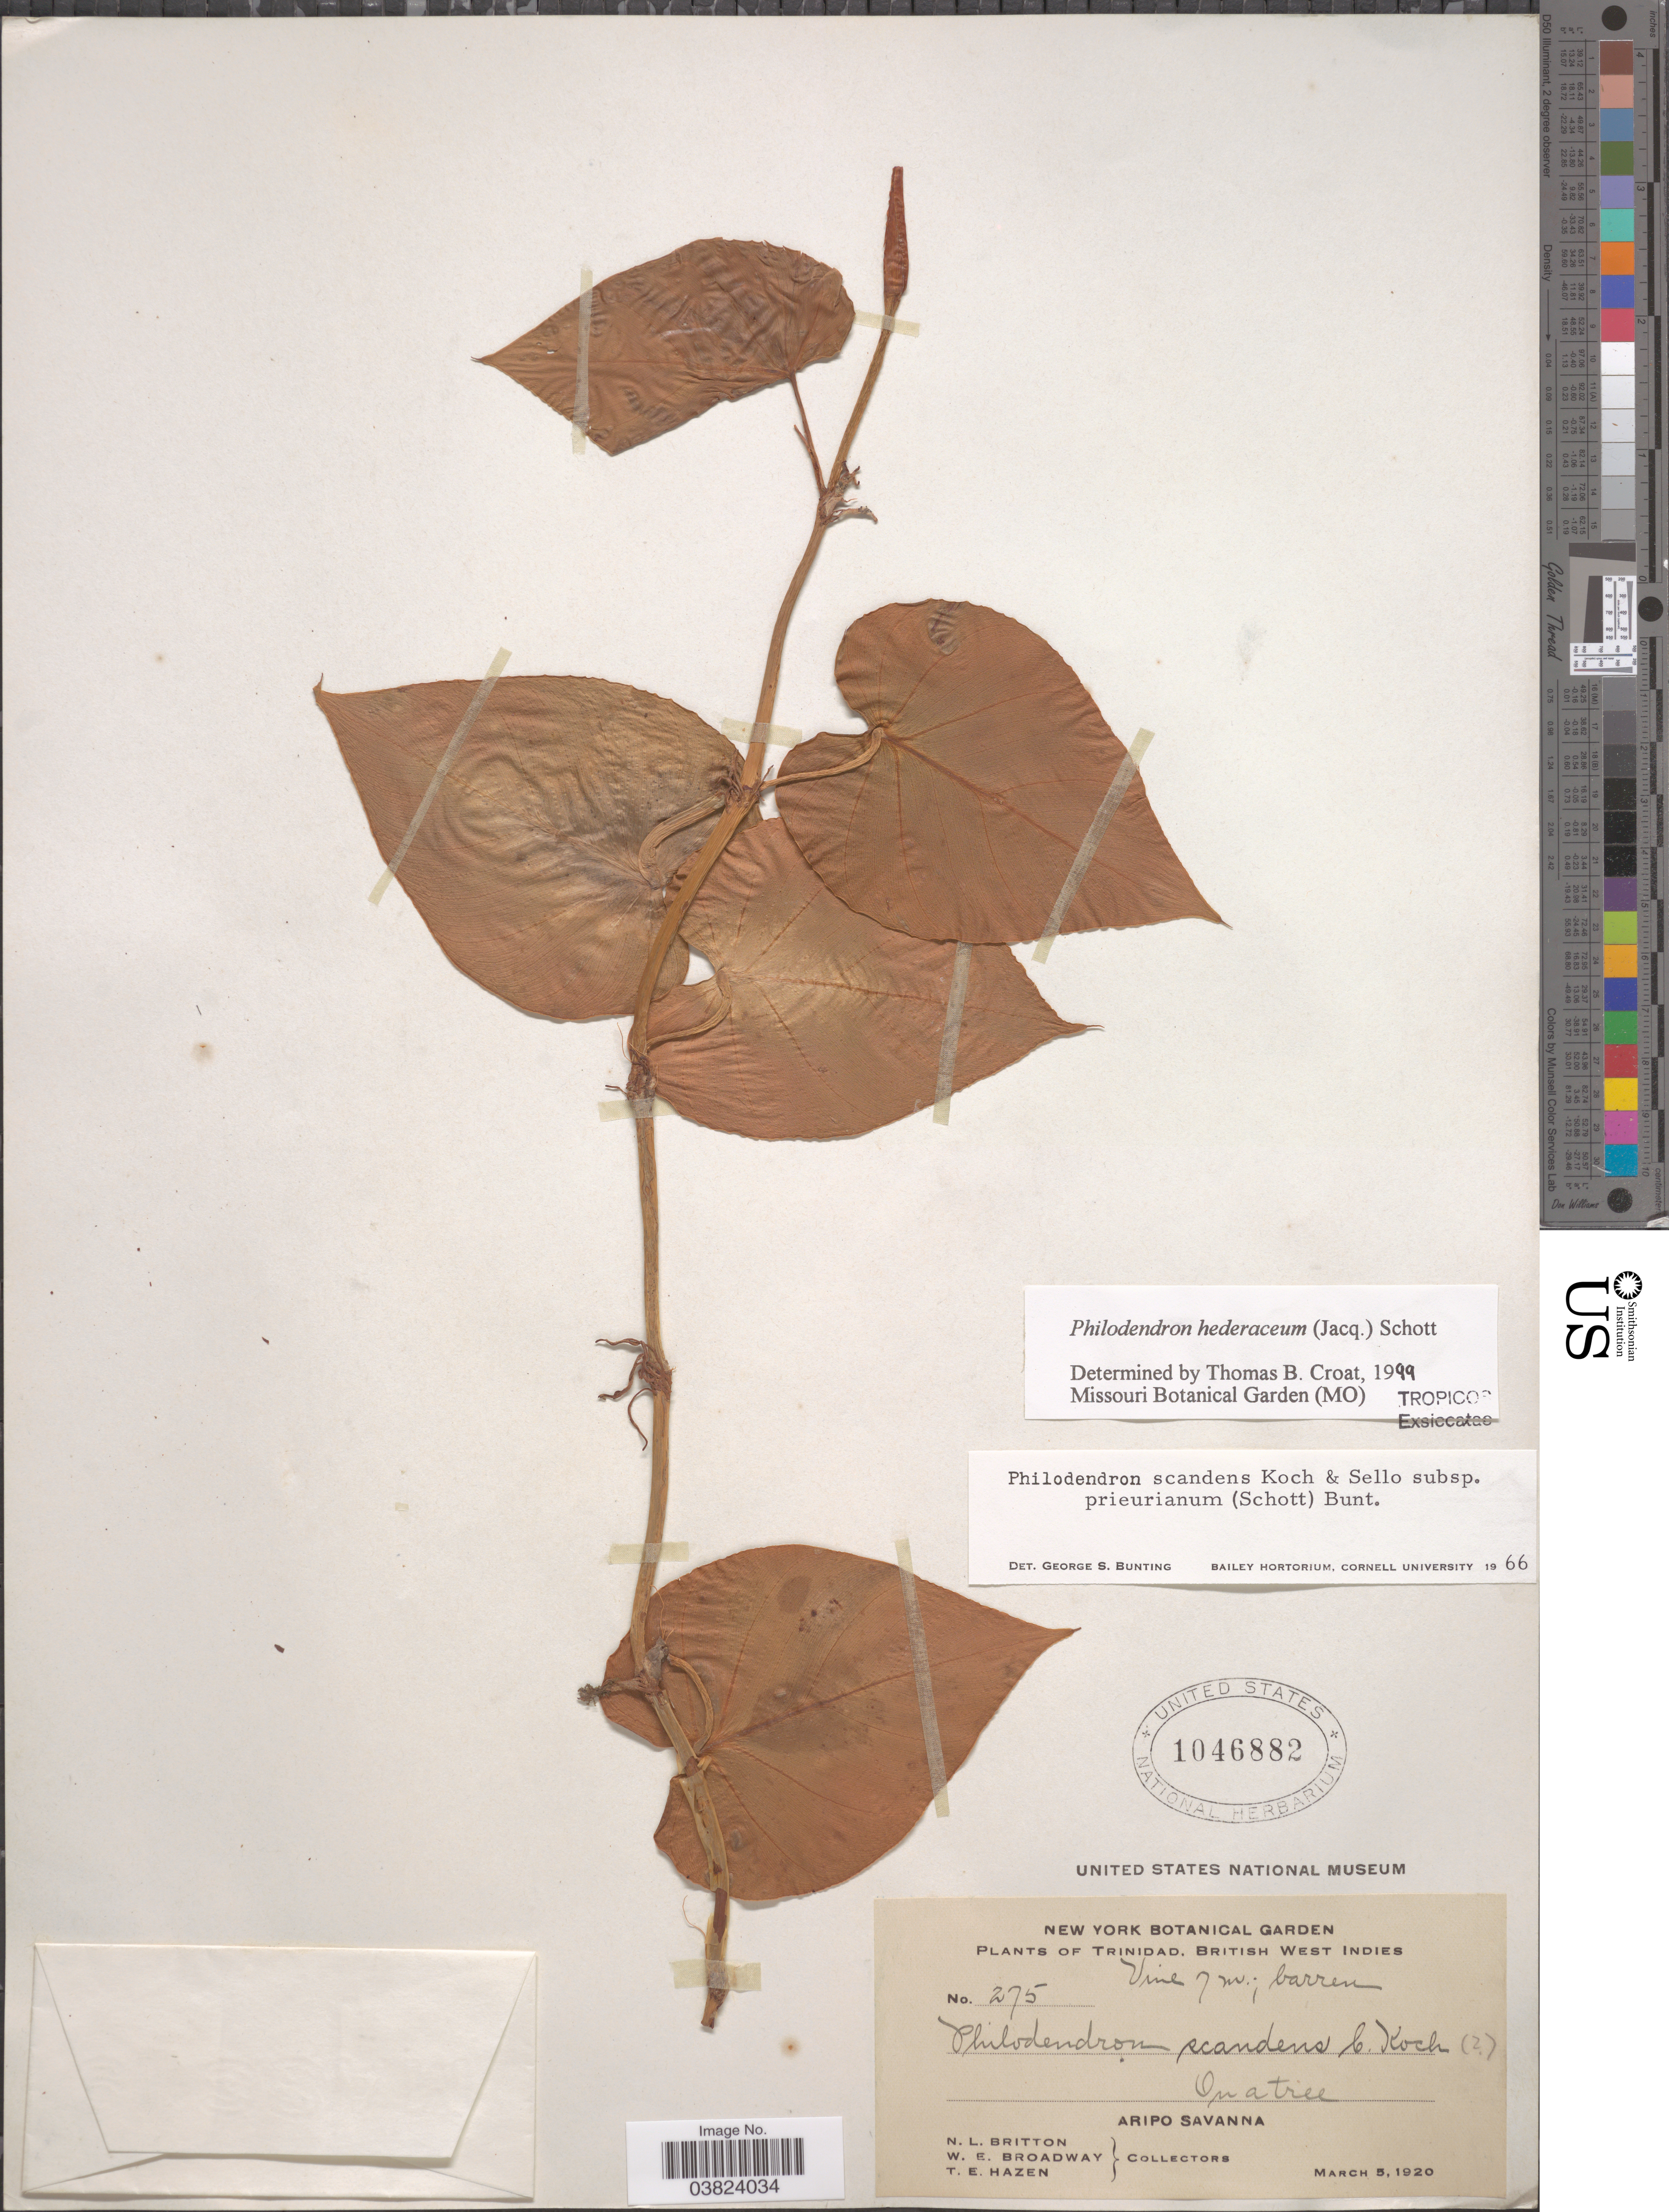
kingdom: Plantae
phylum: Tracheophyta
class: Liliopsida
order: Alismatales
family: Araceae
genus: Philodendron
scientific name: Philodendron hederaceum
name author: (Jacq.) Schott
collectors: N. Britton, W. E. Broadway & T. E. Hazen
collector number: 275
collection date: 1920-03-05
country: Trinidad and Tobago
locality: Trinidad, British West Indies. Aripo Savanna.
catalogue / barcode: US 1046882